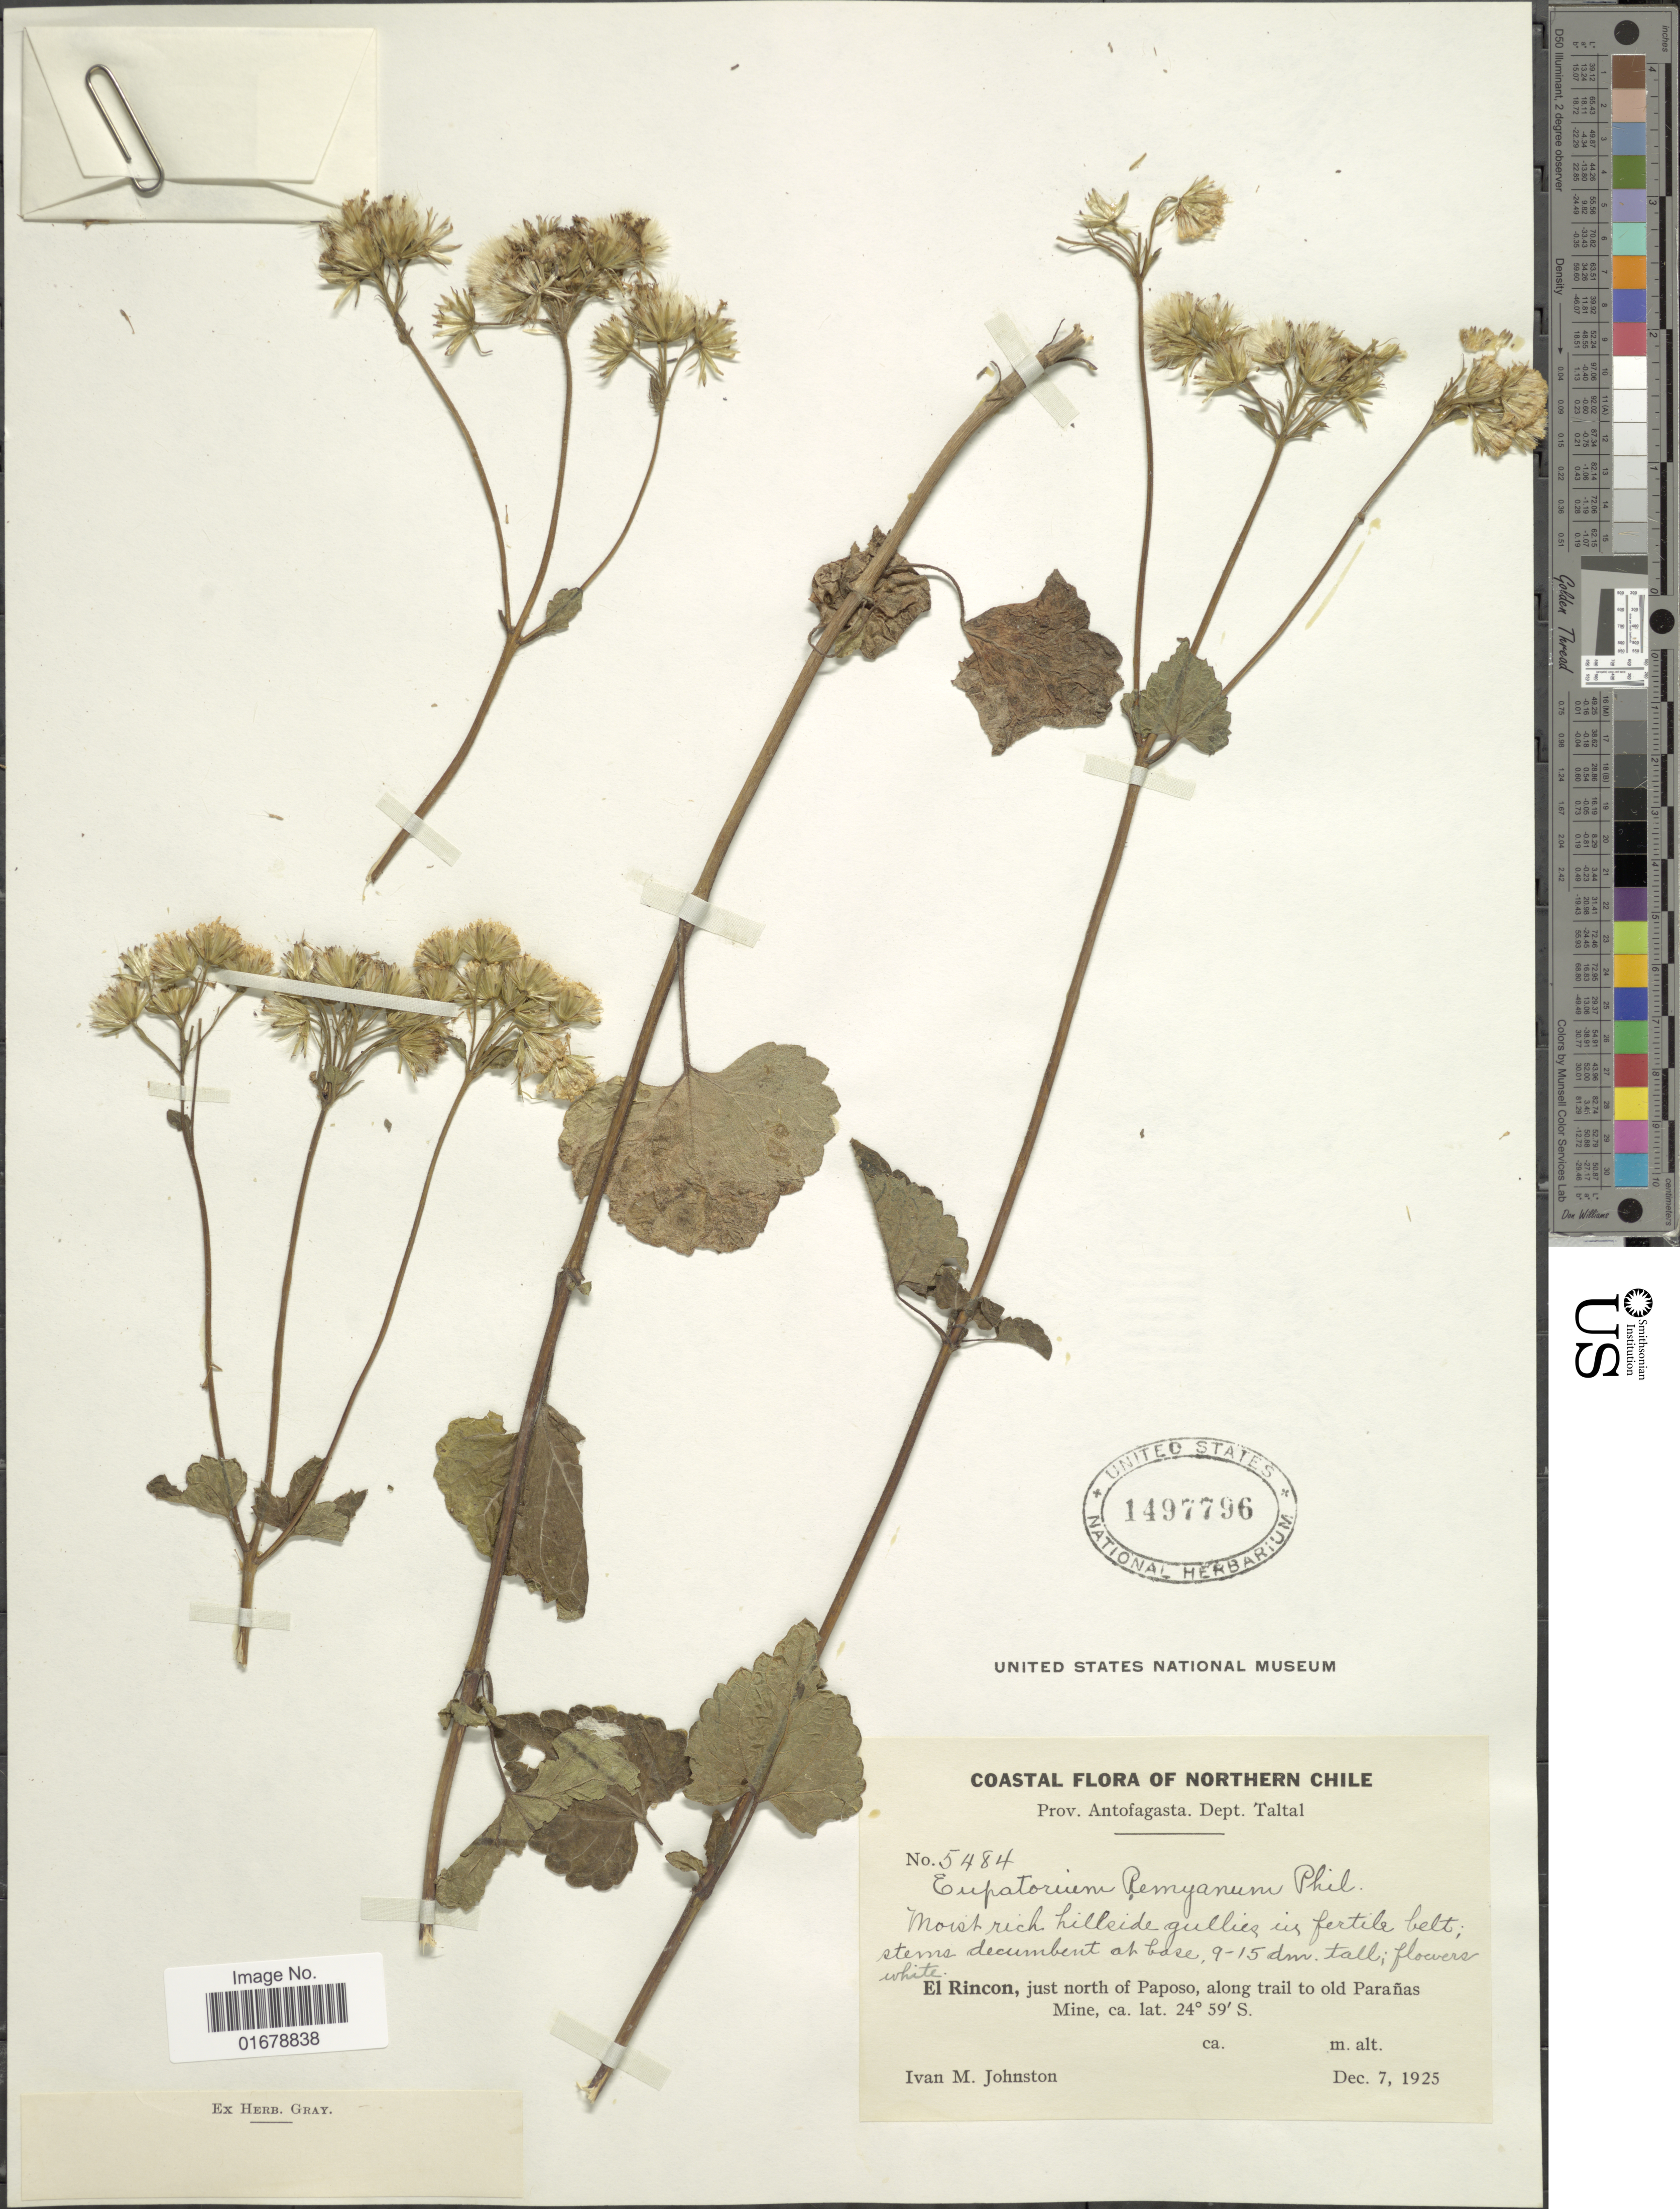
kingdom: Plantae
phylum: Tracheophyta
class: Magnoliopsida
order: Asterales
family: Asteraceae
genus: Ageratina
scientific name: Ageratina remyana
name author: (Phil.) R.M. King & H. Rob.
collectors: I.M. Johnston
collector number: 5484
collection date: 1925-12-07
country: Chile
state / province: Antofagasta (II)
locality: Prov. Antofagasta (II). Dept. Taltal. El Rincon, just north of paposo, along trail to old Parañas Mine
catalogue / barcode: US 1497796